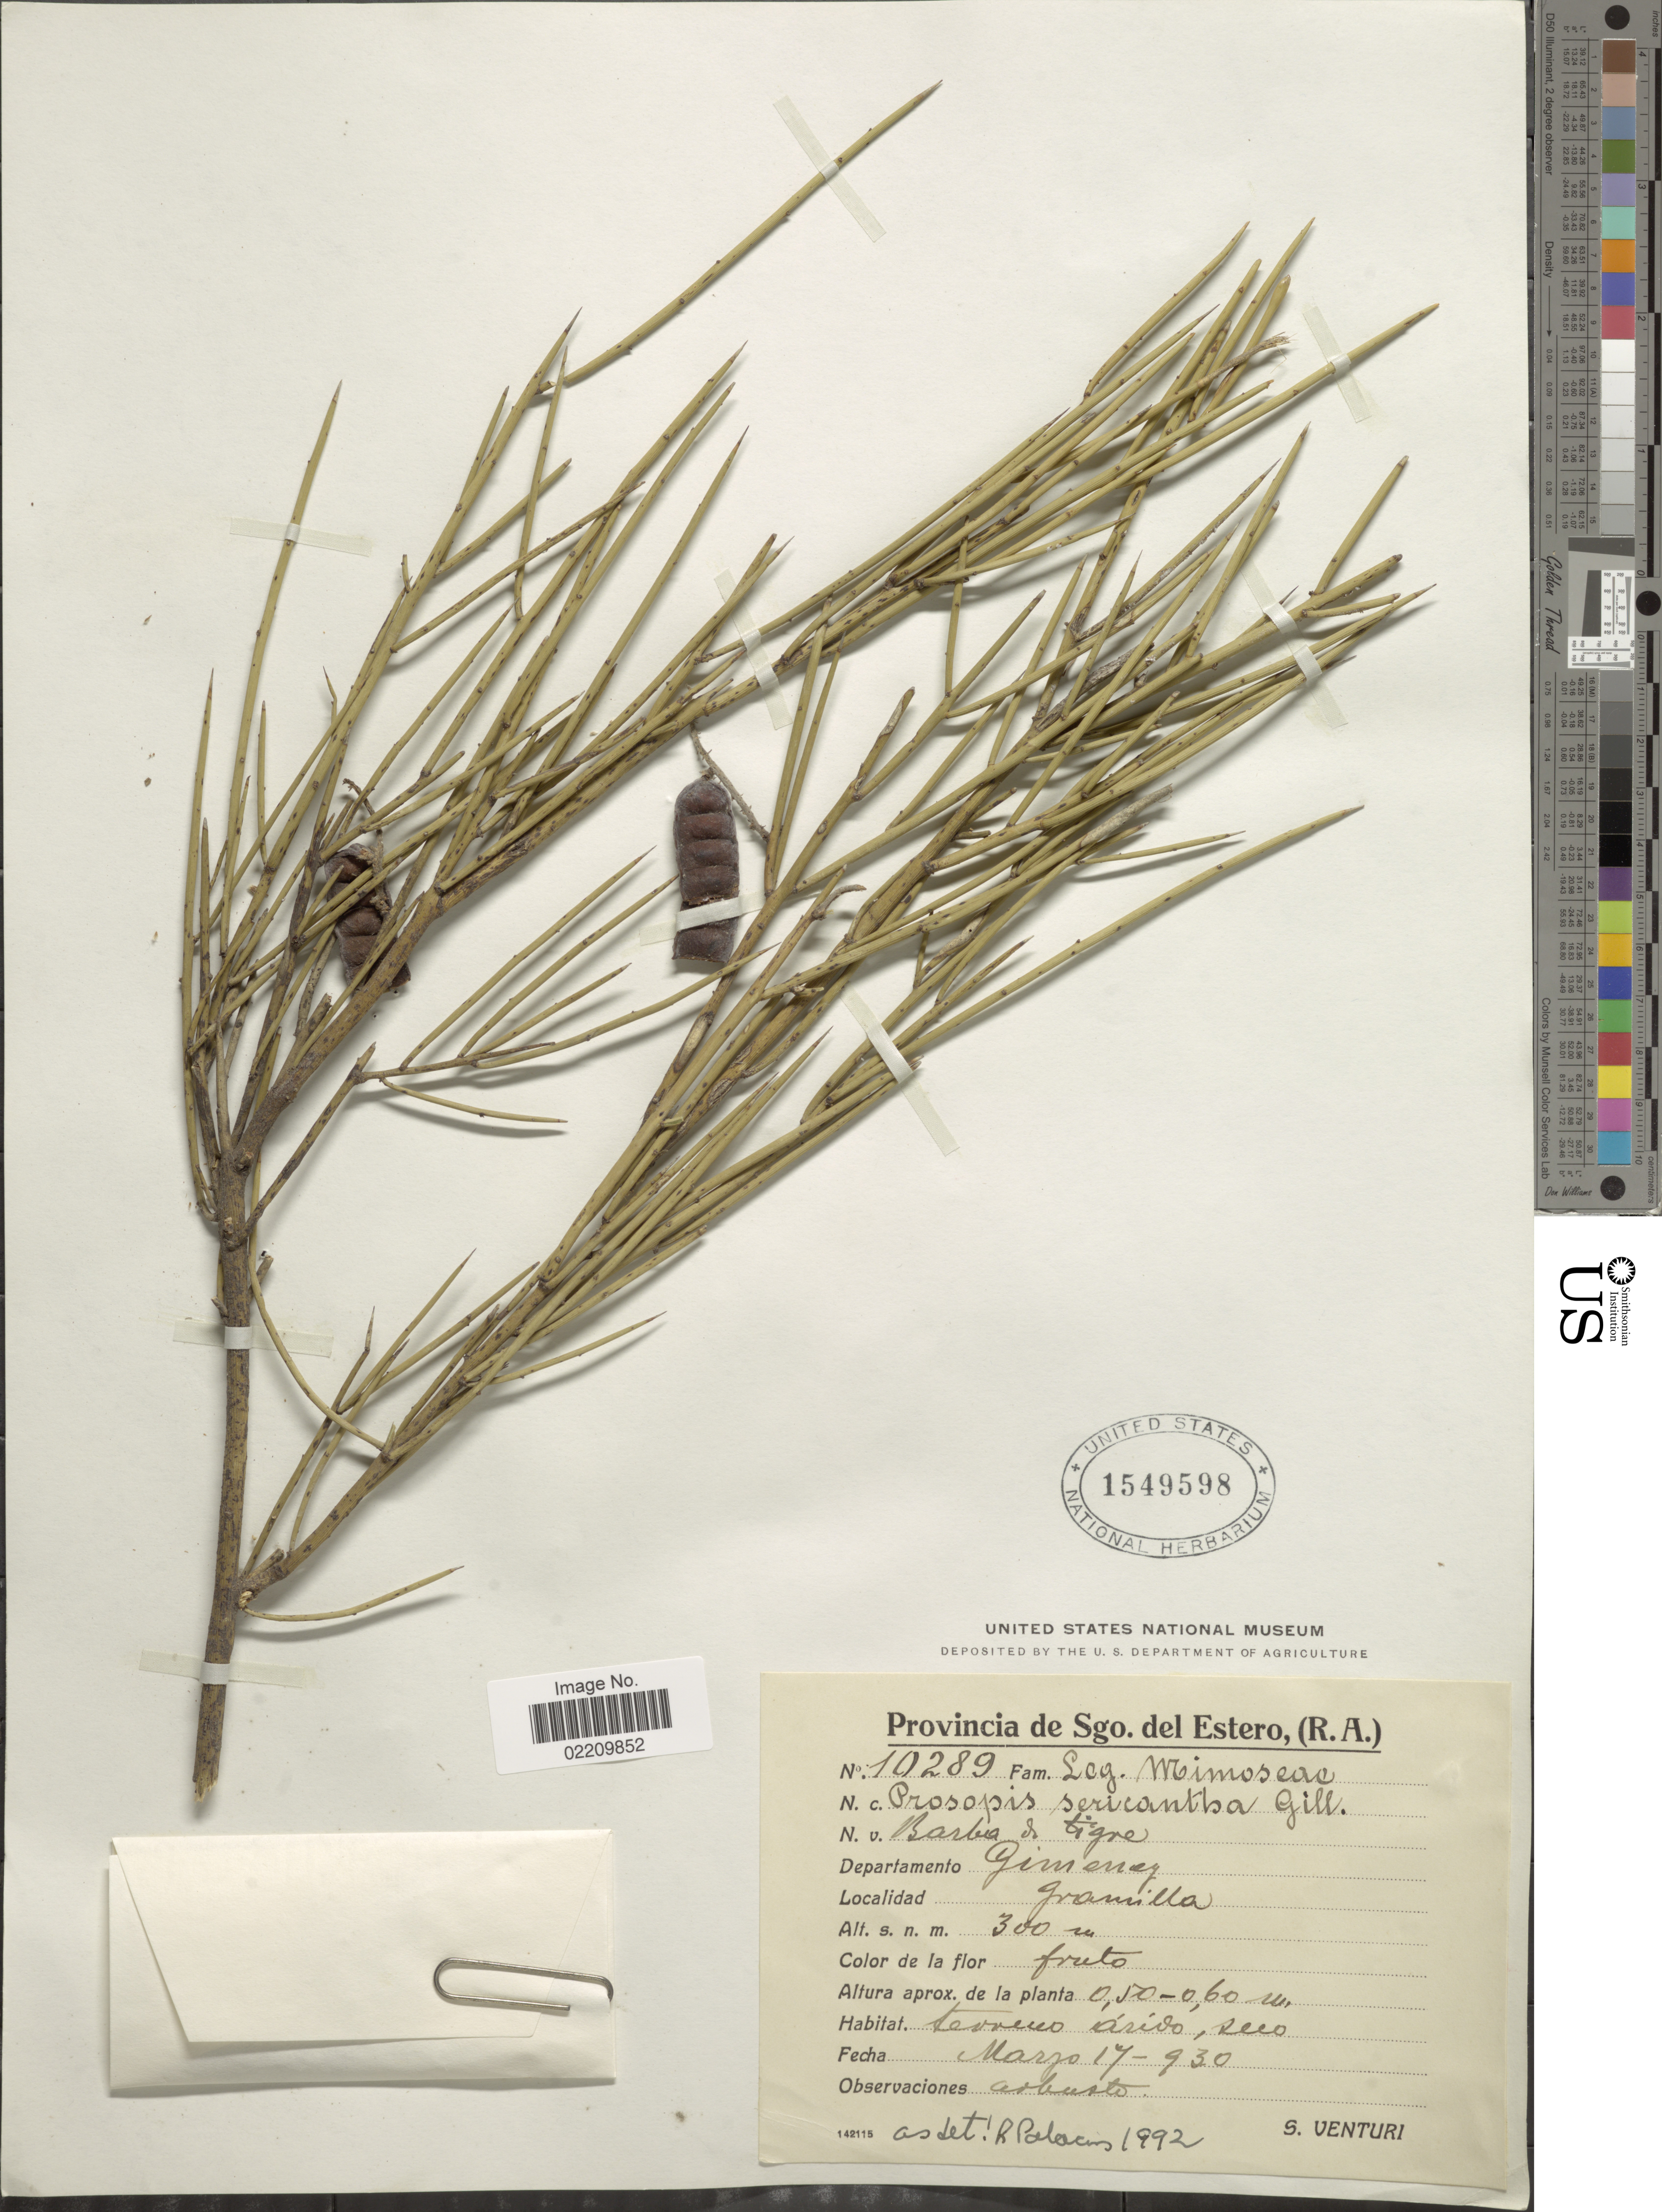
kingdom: Plantae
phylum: Tracheophyta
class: Magnoliopsida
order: Fabales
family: Fabaceae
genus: Neltuma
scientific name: Neltuma sericantha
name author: (Gillies ex Hook.) C. E. Hughes & G.P. Lewis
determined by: Strong, Mark T., (BOT), Smithsonian Institution - National Museum of Natural History (UNITED STATES)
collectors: S. Venturi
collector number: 10289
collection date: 1930-03-17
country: Argentina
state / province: Santiago del Estero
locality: Provincia de Sgo. del Estero, (R.A.). Departamento Jimenez. Gramilla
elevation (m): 300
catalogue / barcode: US 1549598